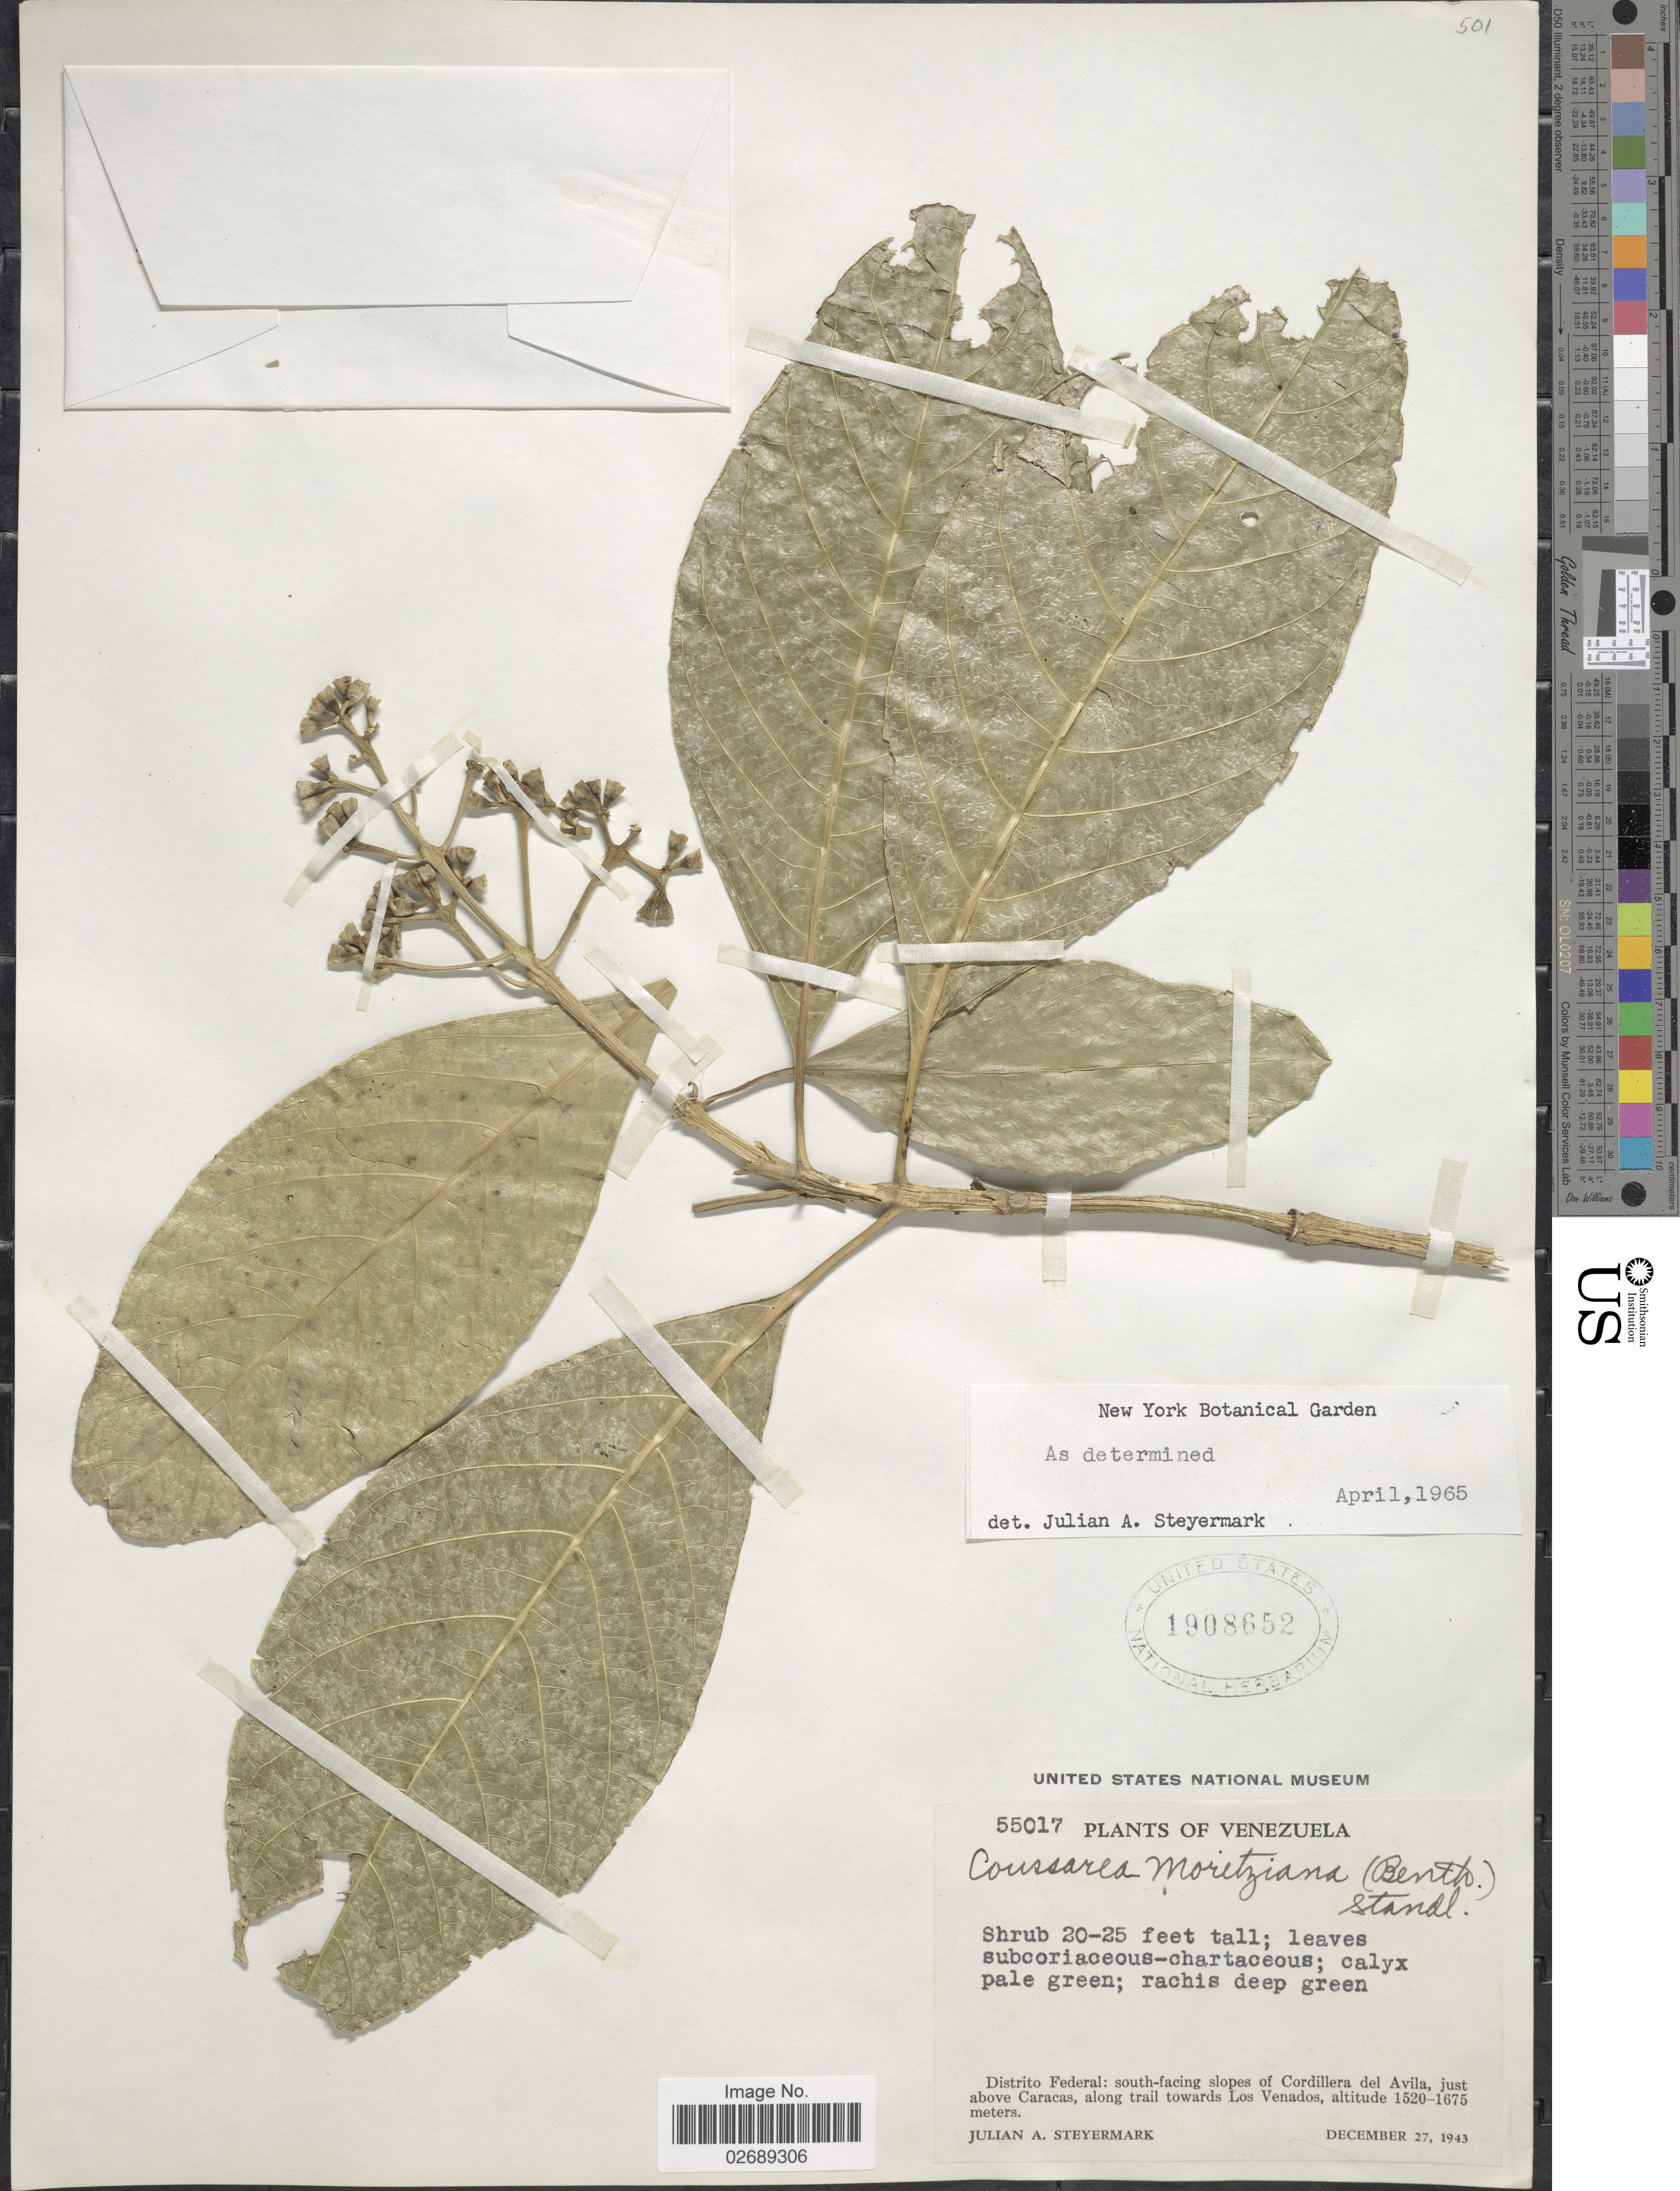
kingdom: Plantae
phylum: Tracheophyta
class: Magnoliopsida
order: Gentianales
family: Rubiaceae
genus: Coussarea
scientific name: Coussarea moritziana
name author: (Benth.) Standl.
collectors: J. Steyermark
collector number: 55017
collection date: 1943-12-27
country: Venezuela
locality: Distrito Federal: south facing slopes of Cordillera del Avila, just above Caracas, along trail towards Los Venados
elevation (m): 1520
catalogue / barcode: US 1908652